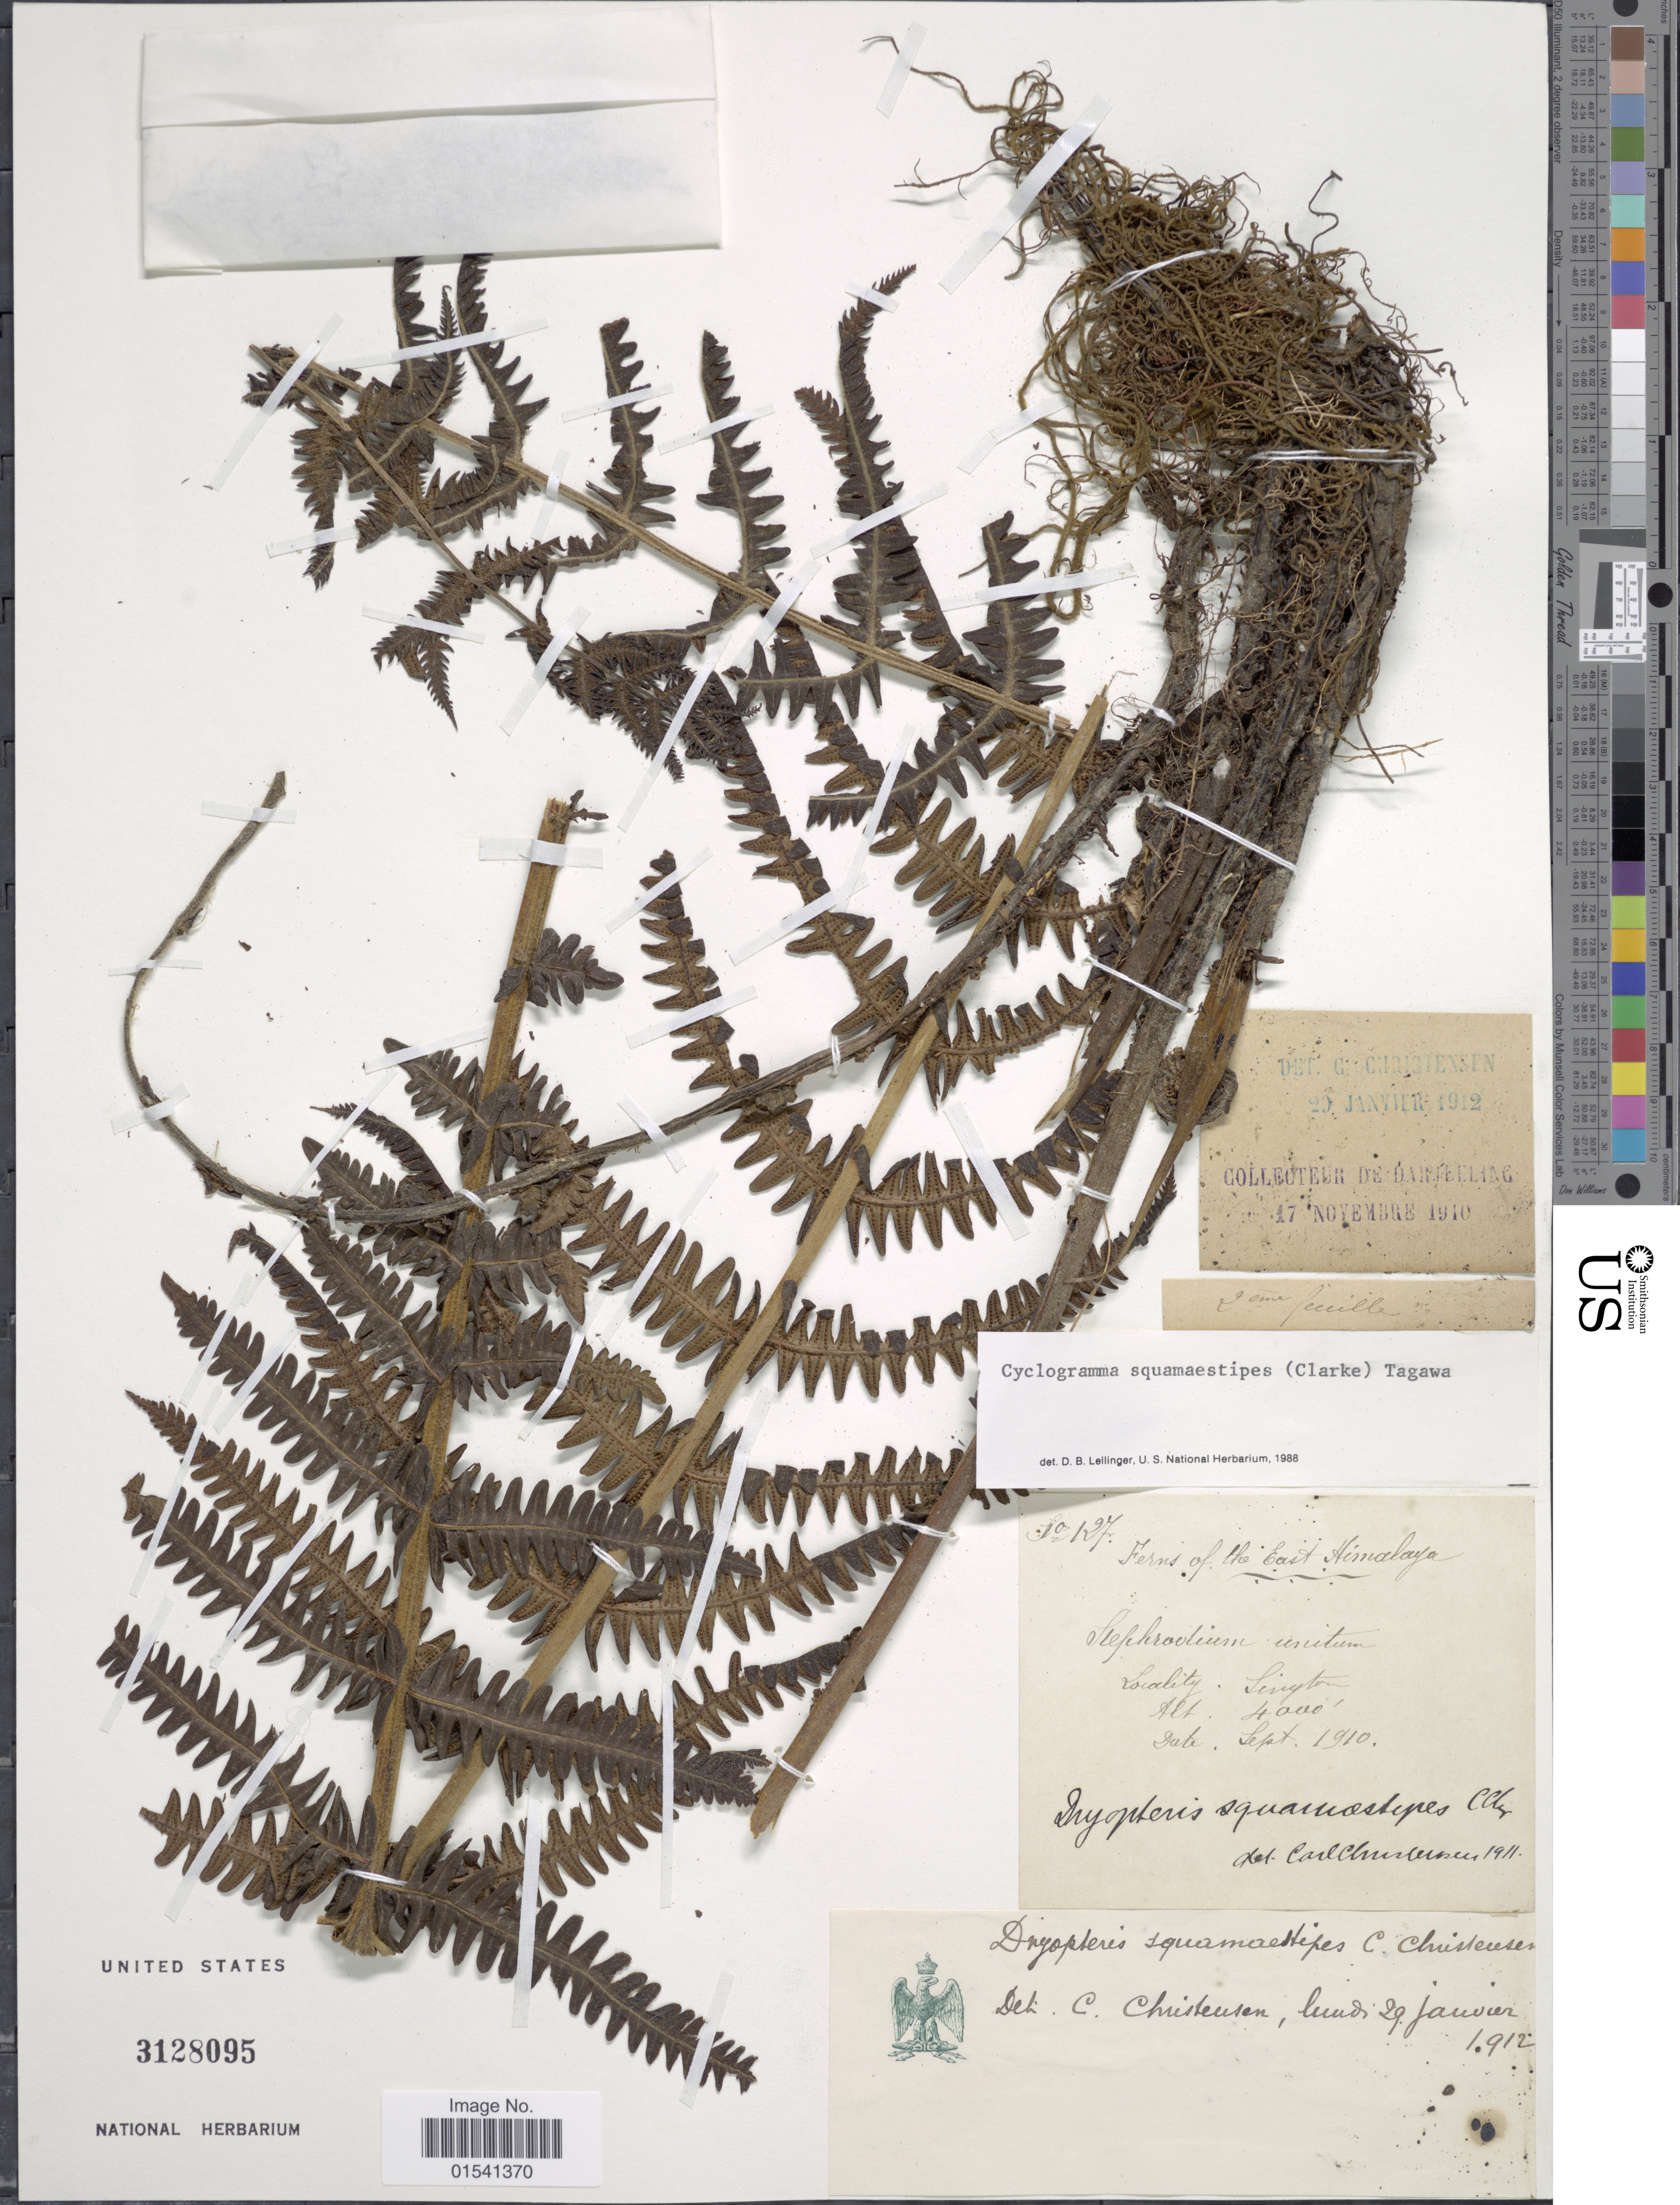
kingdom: Plantae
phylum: Tracheophyta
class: Polypodiopsida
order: Polypodiales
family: Thelypteridaceae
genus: Cyclogramma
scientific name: Cyclogramma squamaestipes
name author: (C.B. Clarke) Tagawa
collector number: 127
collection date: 1910-09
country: India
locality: East Himalaya, Sington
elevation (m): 1219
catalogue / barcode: US 3128095